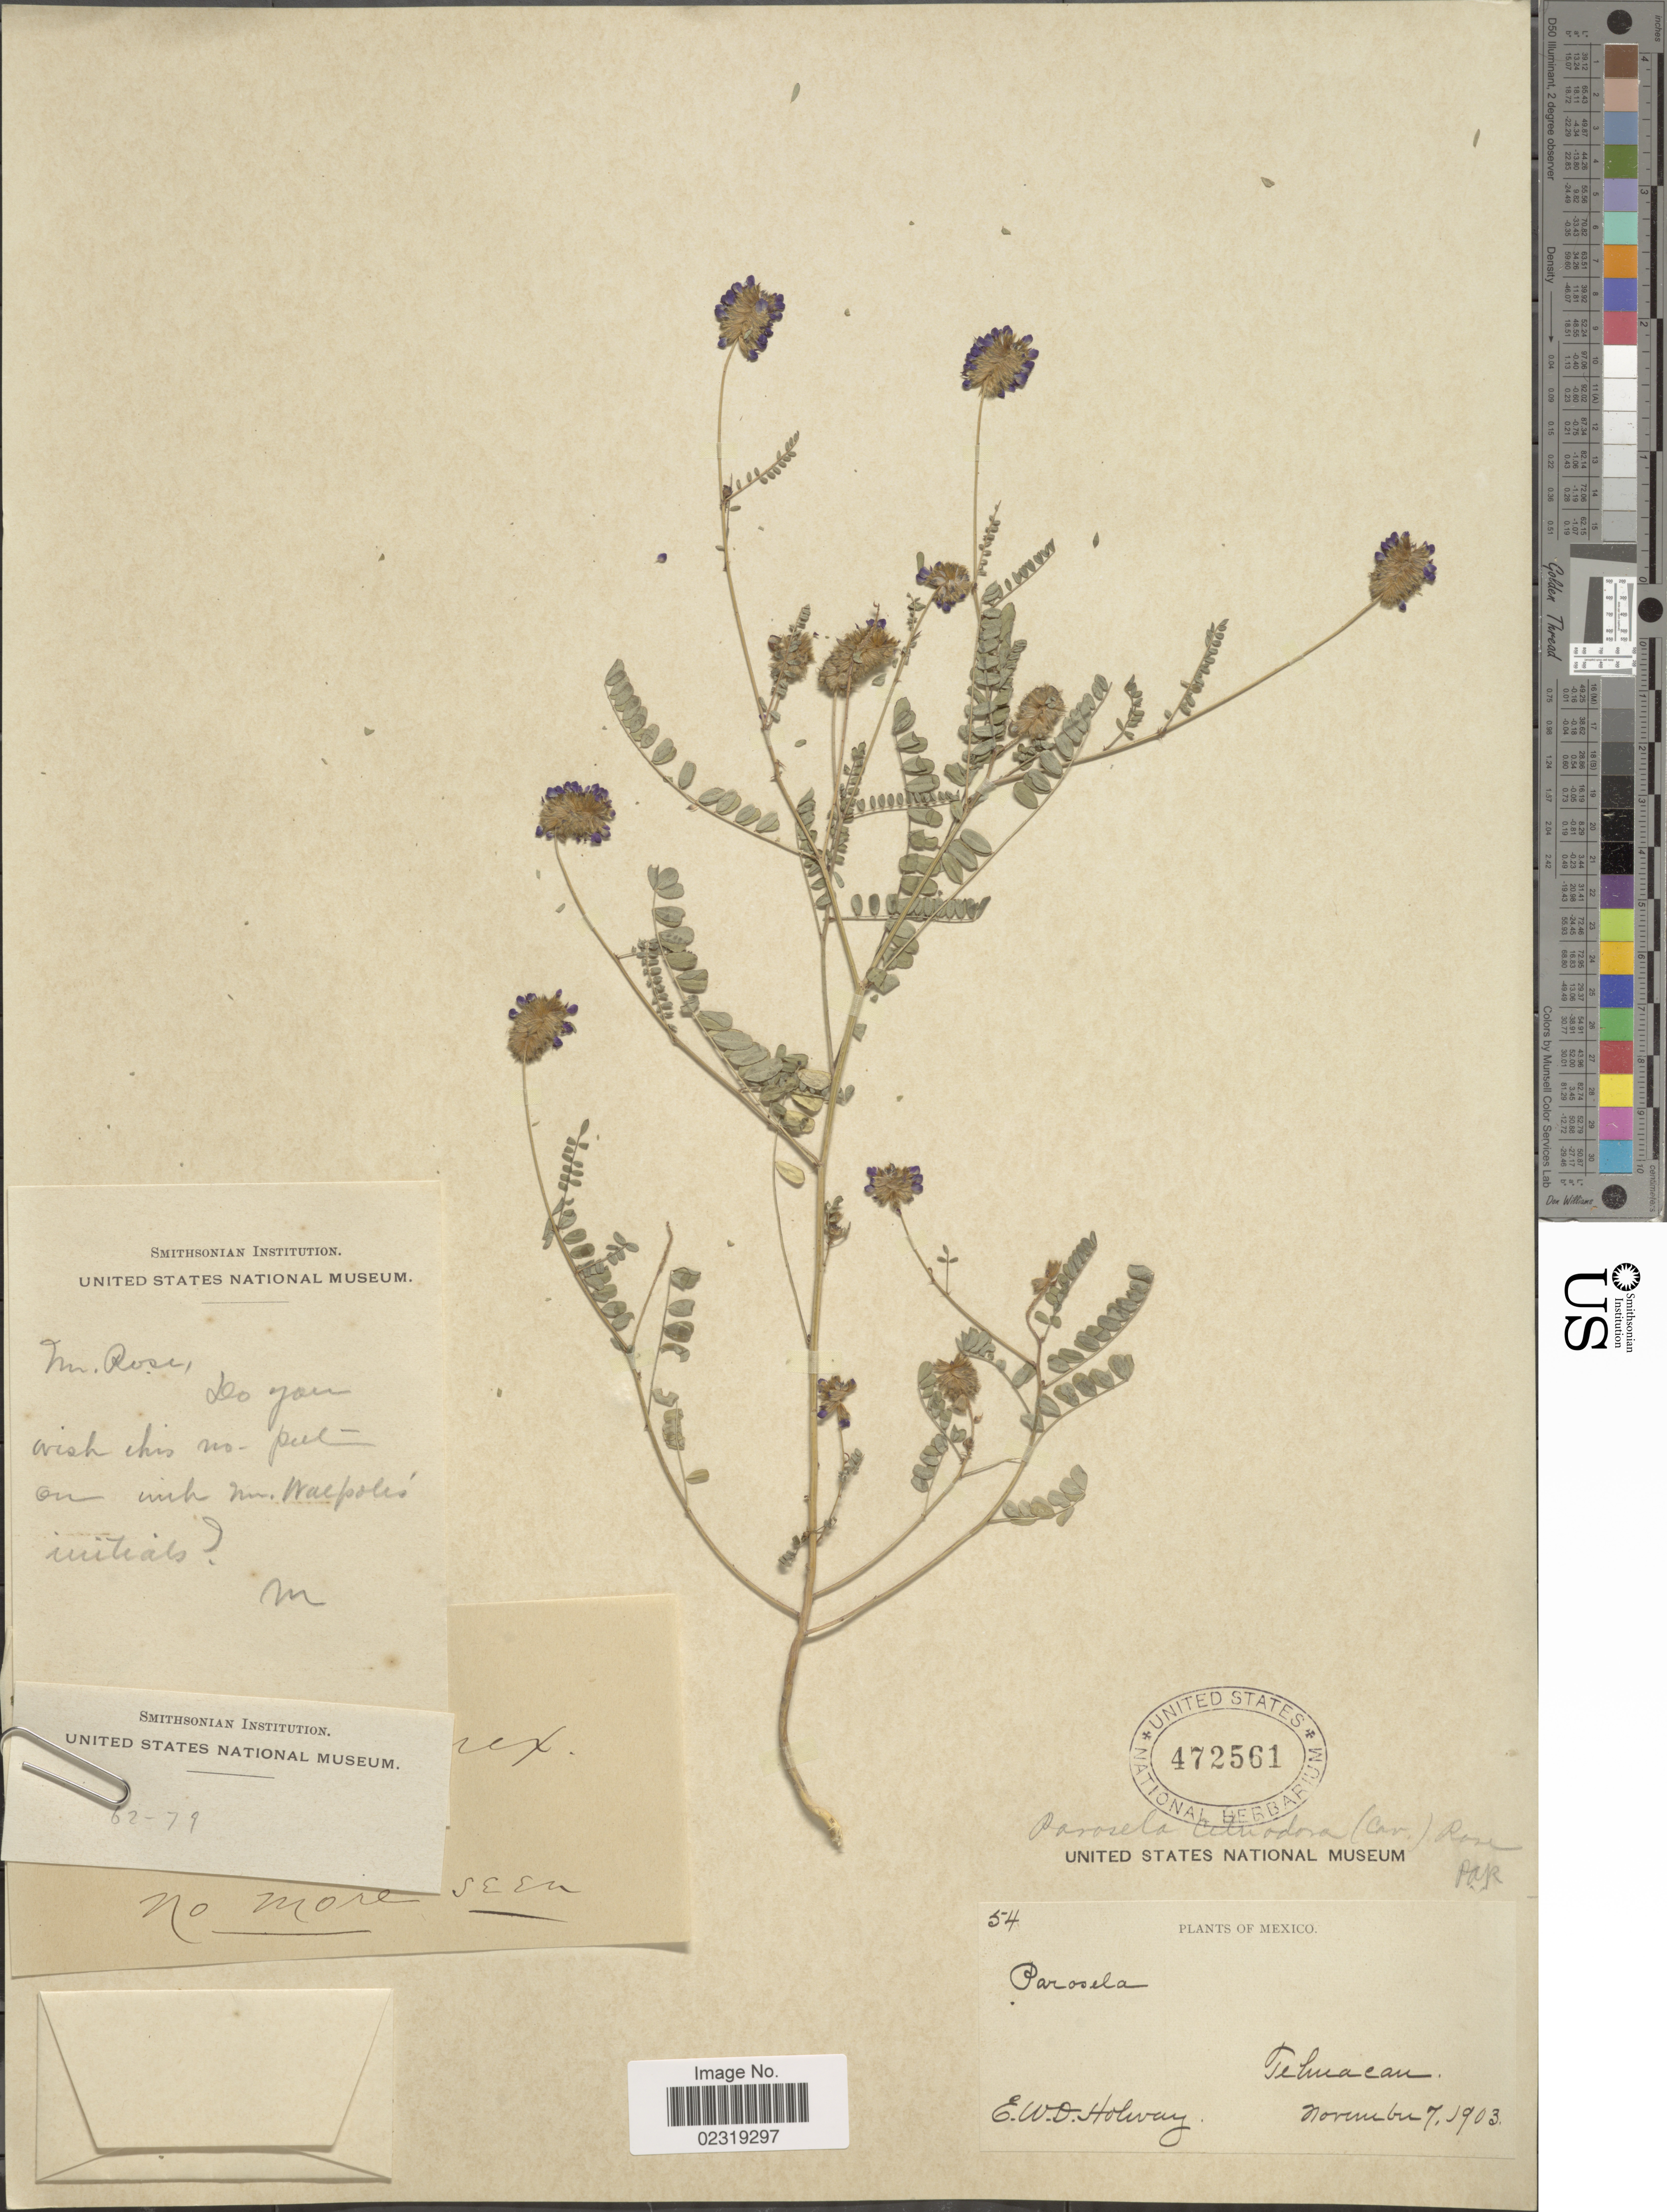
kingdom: Plantae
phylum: Tracheophyta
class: Magnoliopsida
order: Fabales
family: Fabaceae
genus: Dalea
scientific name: Dalea foliolosa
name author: (Aiton) Barneby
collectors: E. W. D. Holway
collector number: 54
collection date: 1903-11-07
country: Mexico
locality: Tehuacan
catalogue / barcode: US 472561